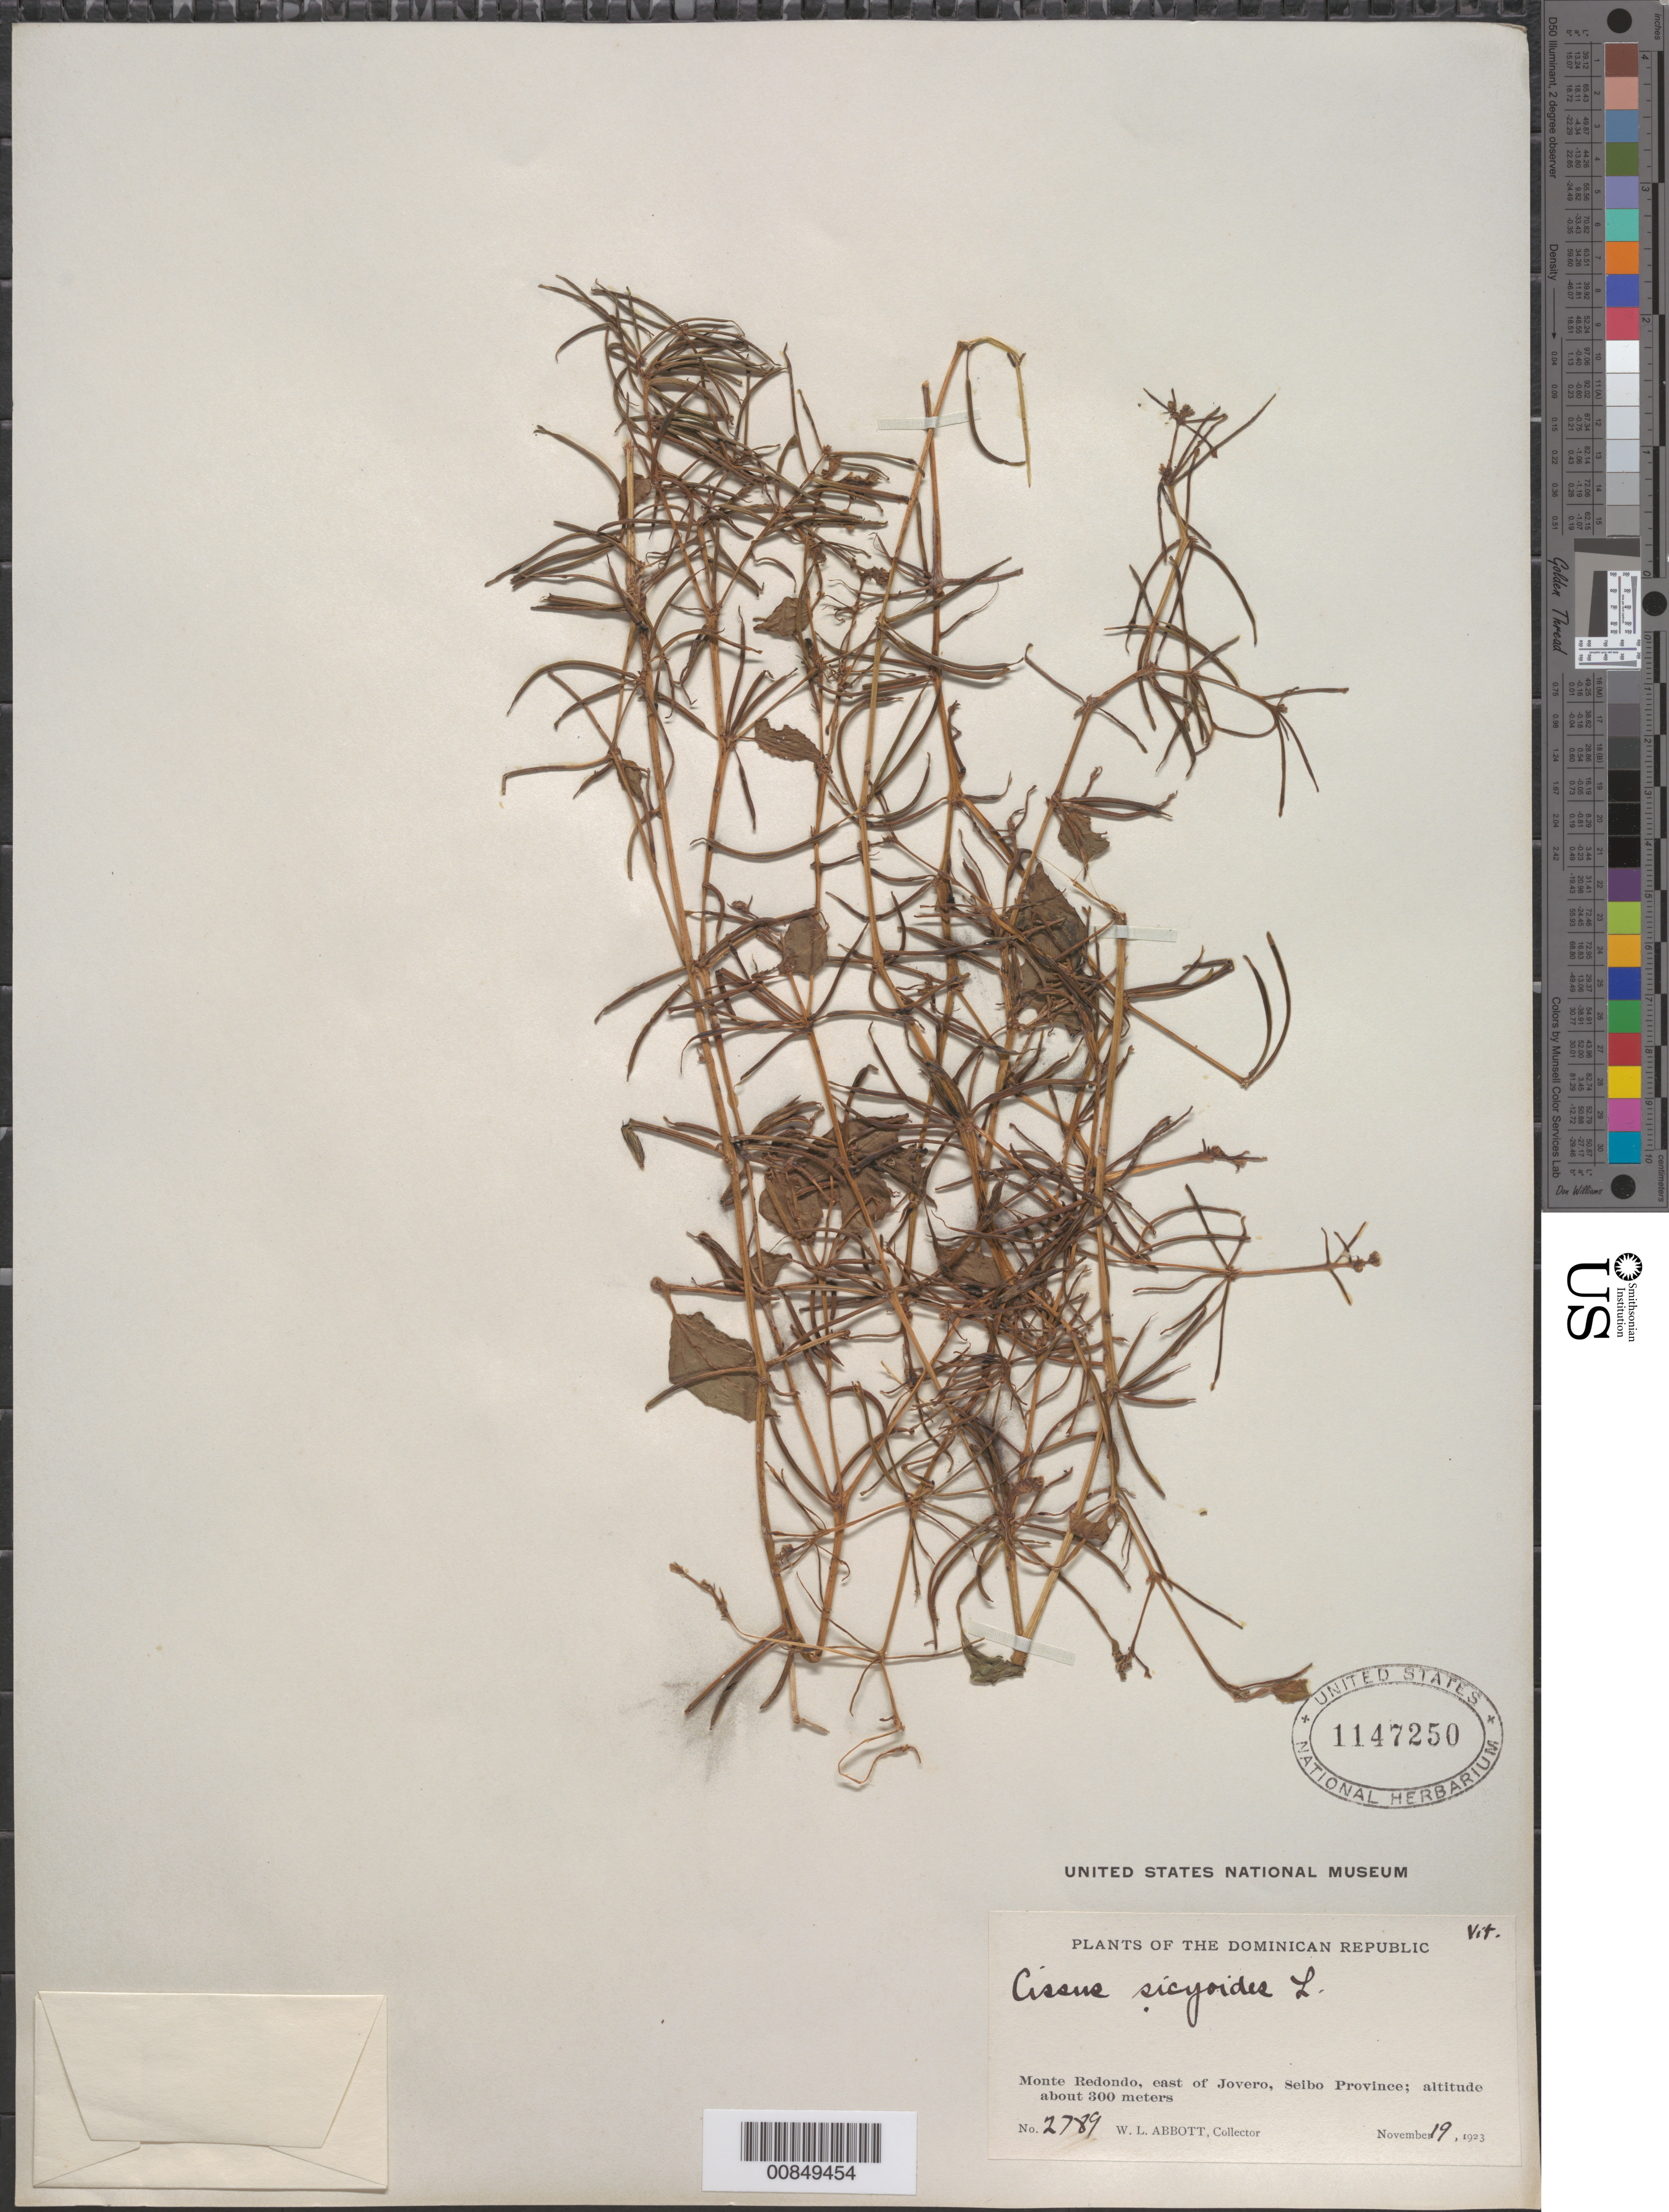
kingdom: Plantae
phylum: Tracheophyta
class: Magnoliopsida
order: Vitales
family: Vitaceae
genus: Cissus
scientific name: Cissus verticillata subsp. verticillata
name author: (L.) Nicolson & C.E. Jarvis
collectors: W. L. Abbott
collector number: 2789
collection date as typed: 19 Nov 1923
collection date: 1923-11-19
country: Dominican Republic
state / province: El Seibo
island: Hispaniola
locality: Monte Redondo, E of Jovero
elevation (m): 300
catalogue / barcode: US 1147250